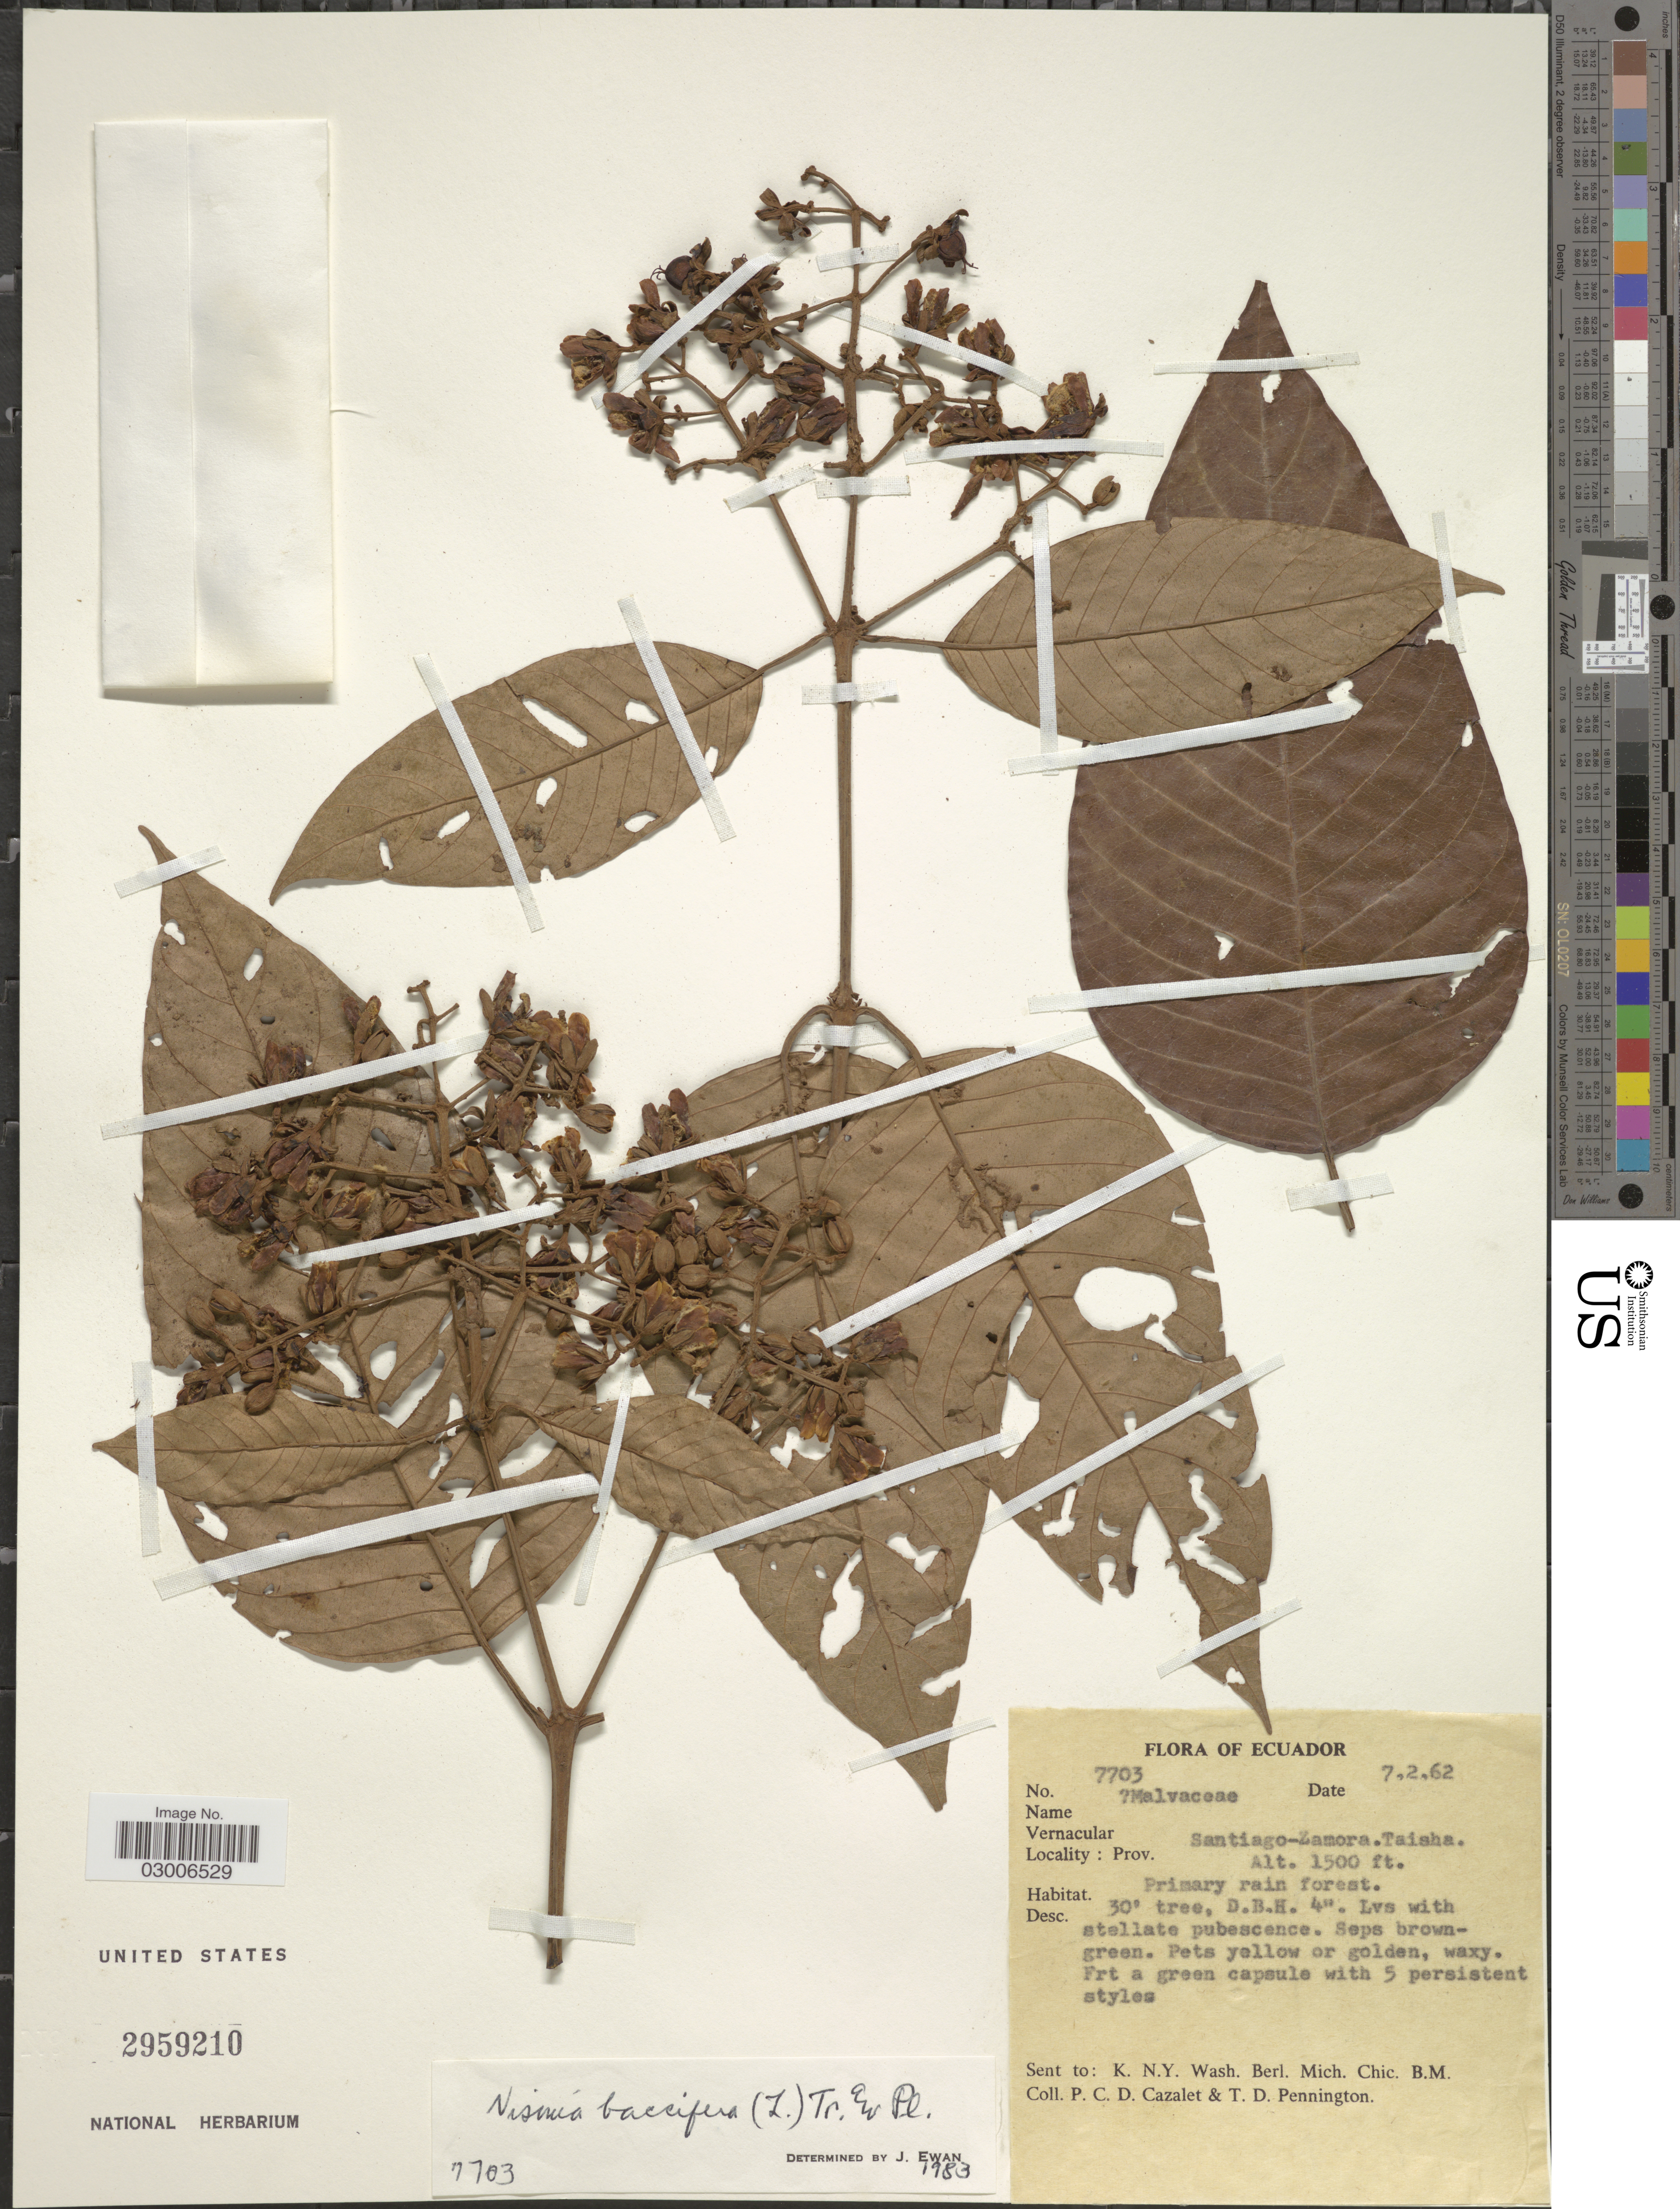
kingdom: Plantae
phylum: Tracheophyta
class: Magnoliopsida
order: Malpighiales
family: Hypericaceae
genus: Vismia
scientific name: Vismia baccifera subsp. baccifera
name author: (L.) Triana & Planch.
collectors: P. C. D. Cazalet & T. D. Pennington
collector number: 7703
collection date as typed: Transcribed d/m/y: 7/2/62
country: Ecuador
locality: Prov. Santiago-Zamora, Taisha.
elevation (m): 457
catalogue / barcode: US 2959210